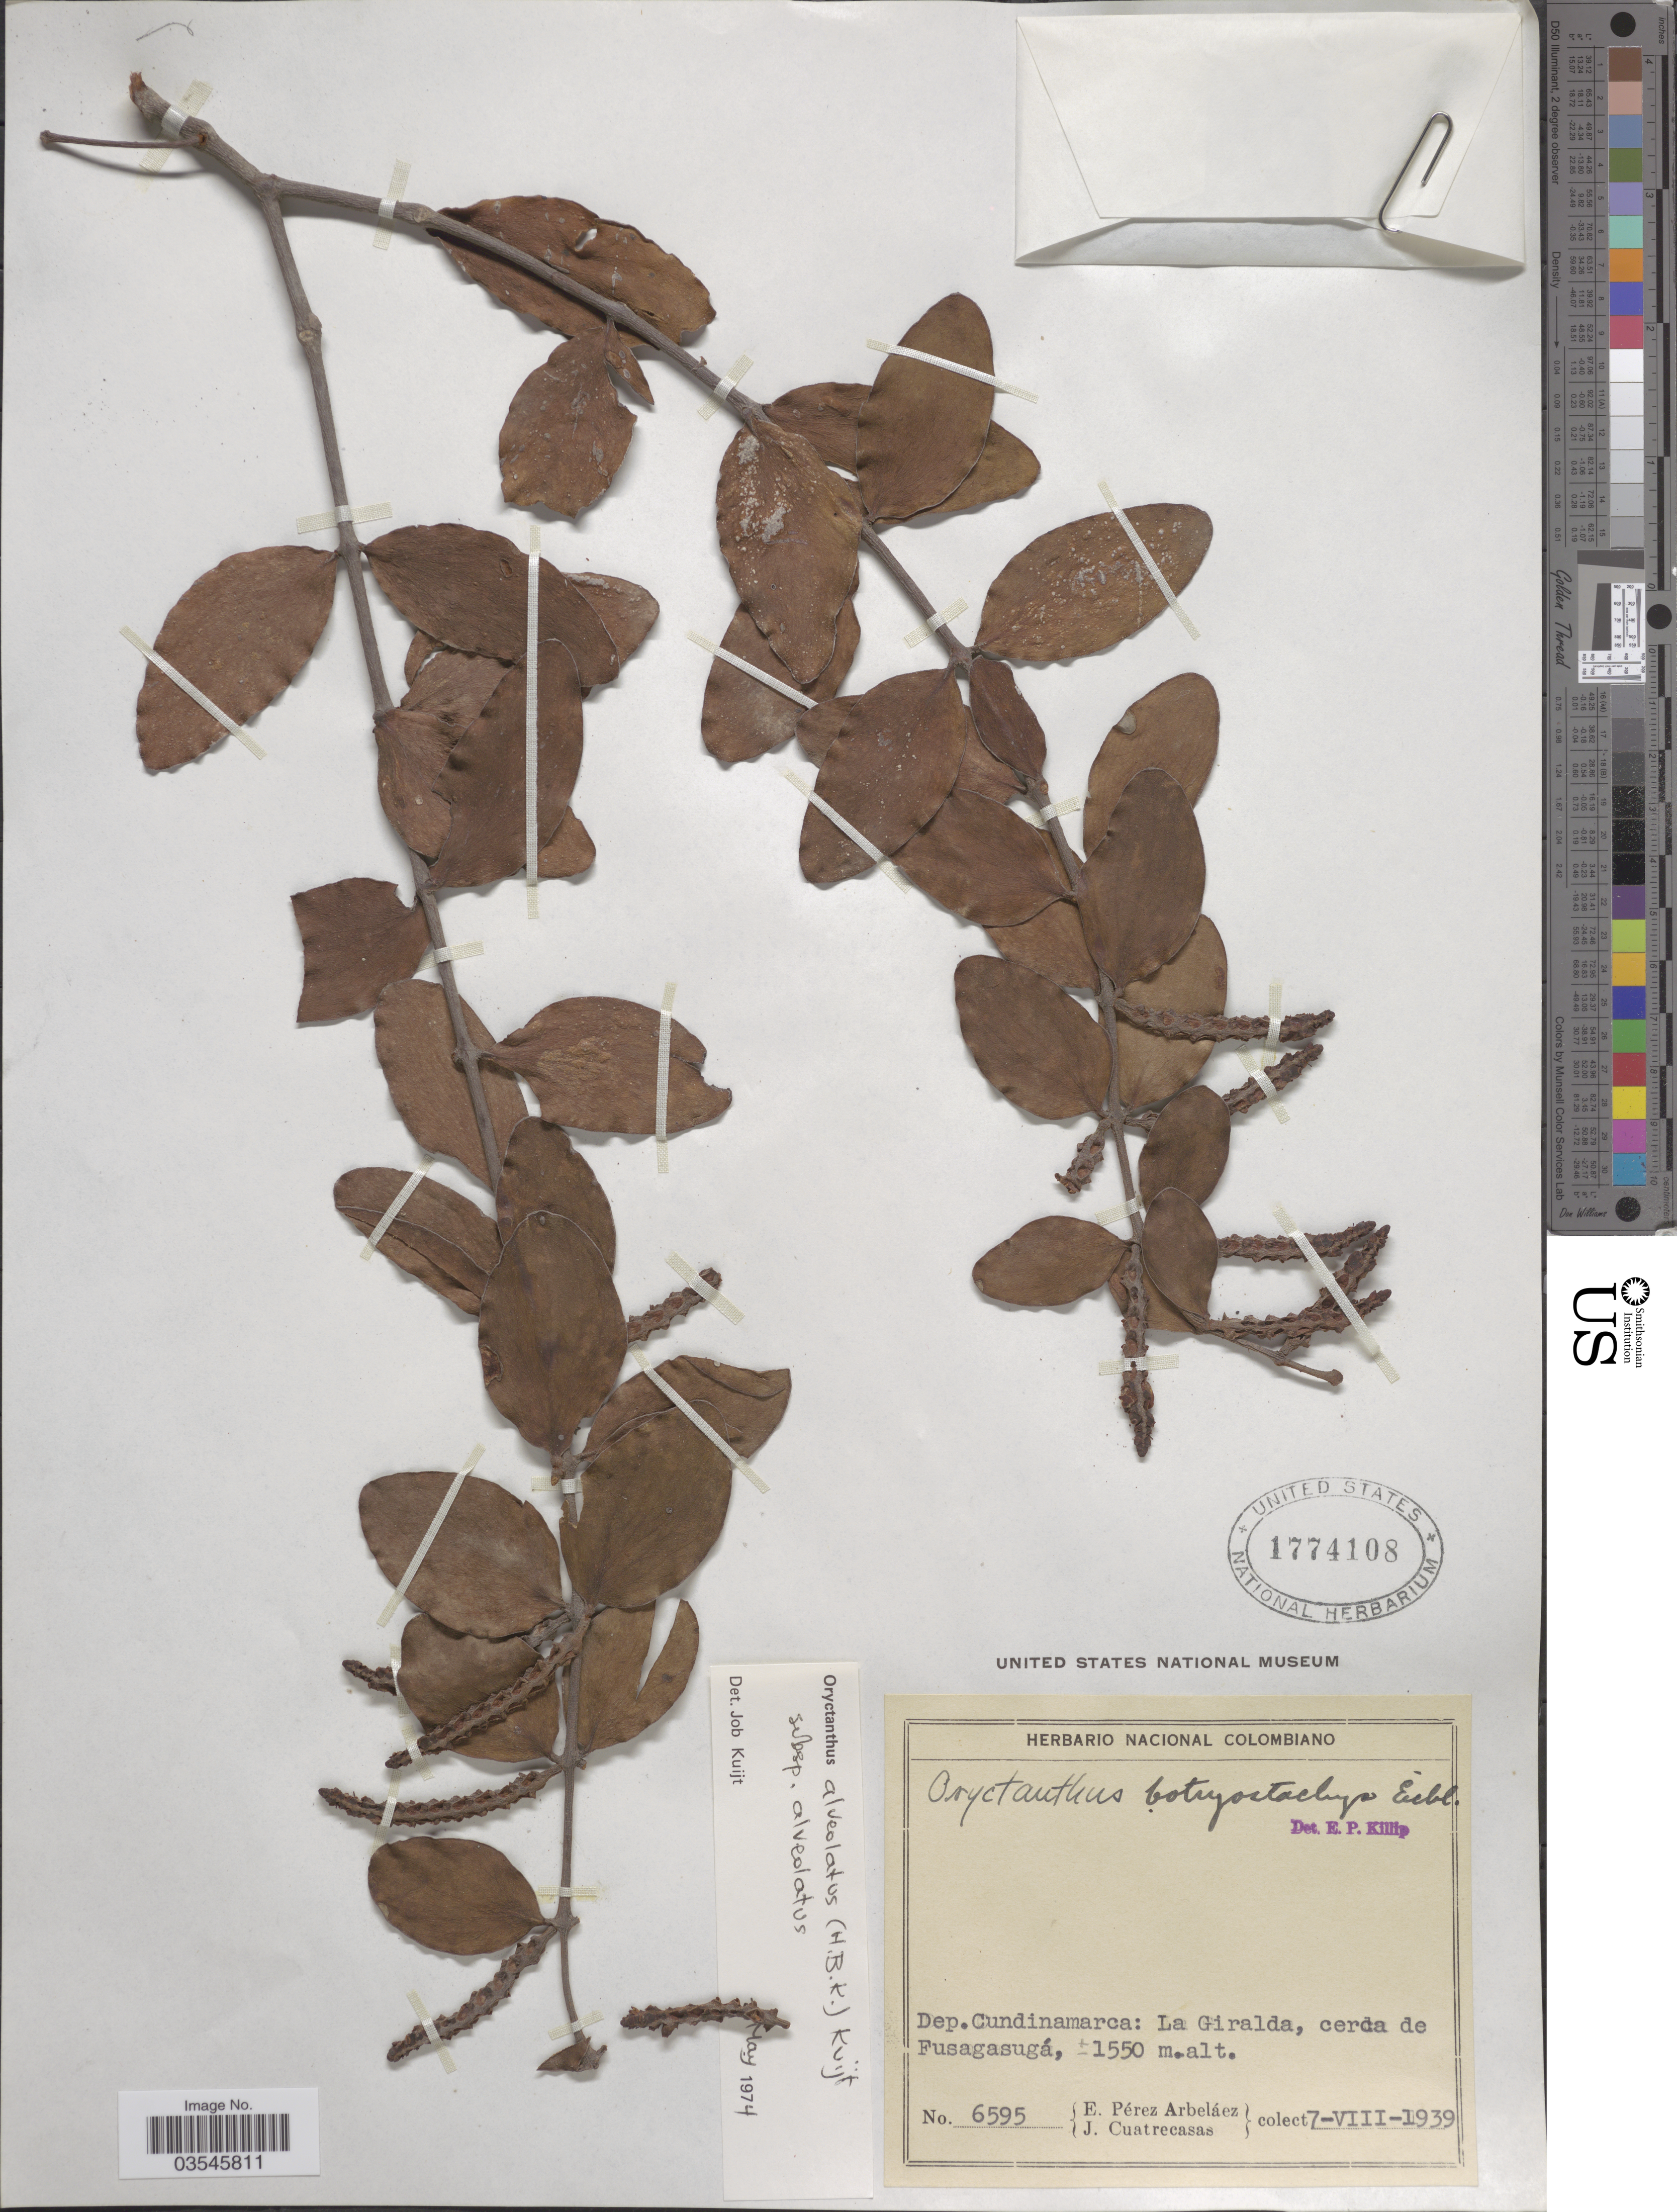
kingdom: Plantae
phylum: Tracheophyta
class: Magnoliopsida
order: Santalales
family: Loranthaceae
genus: Oryctanthus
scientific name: Oryctanthus alveolatus subsp. alveolatus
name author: (Kunth) Kuijt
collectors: E. Pérez Arbeláez & J. Cuatrecasas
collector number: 6595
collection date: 1939-08-07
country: Colombia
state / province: Cundinamarca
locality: Dep. Cundinamarca: La Giralda, cerda de Fusagasugá.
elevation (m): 1550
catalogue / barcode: US 1774108